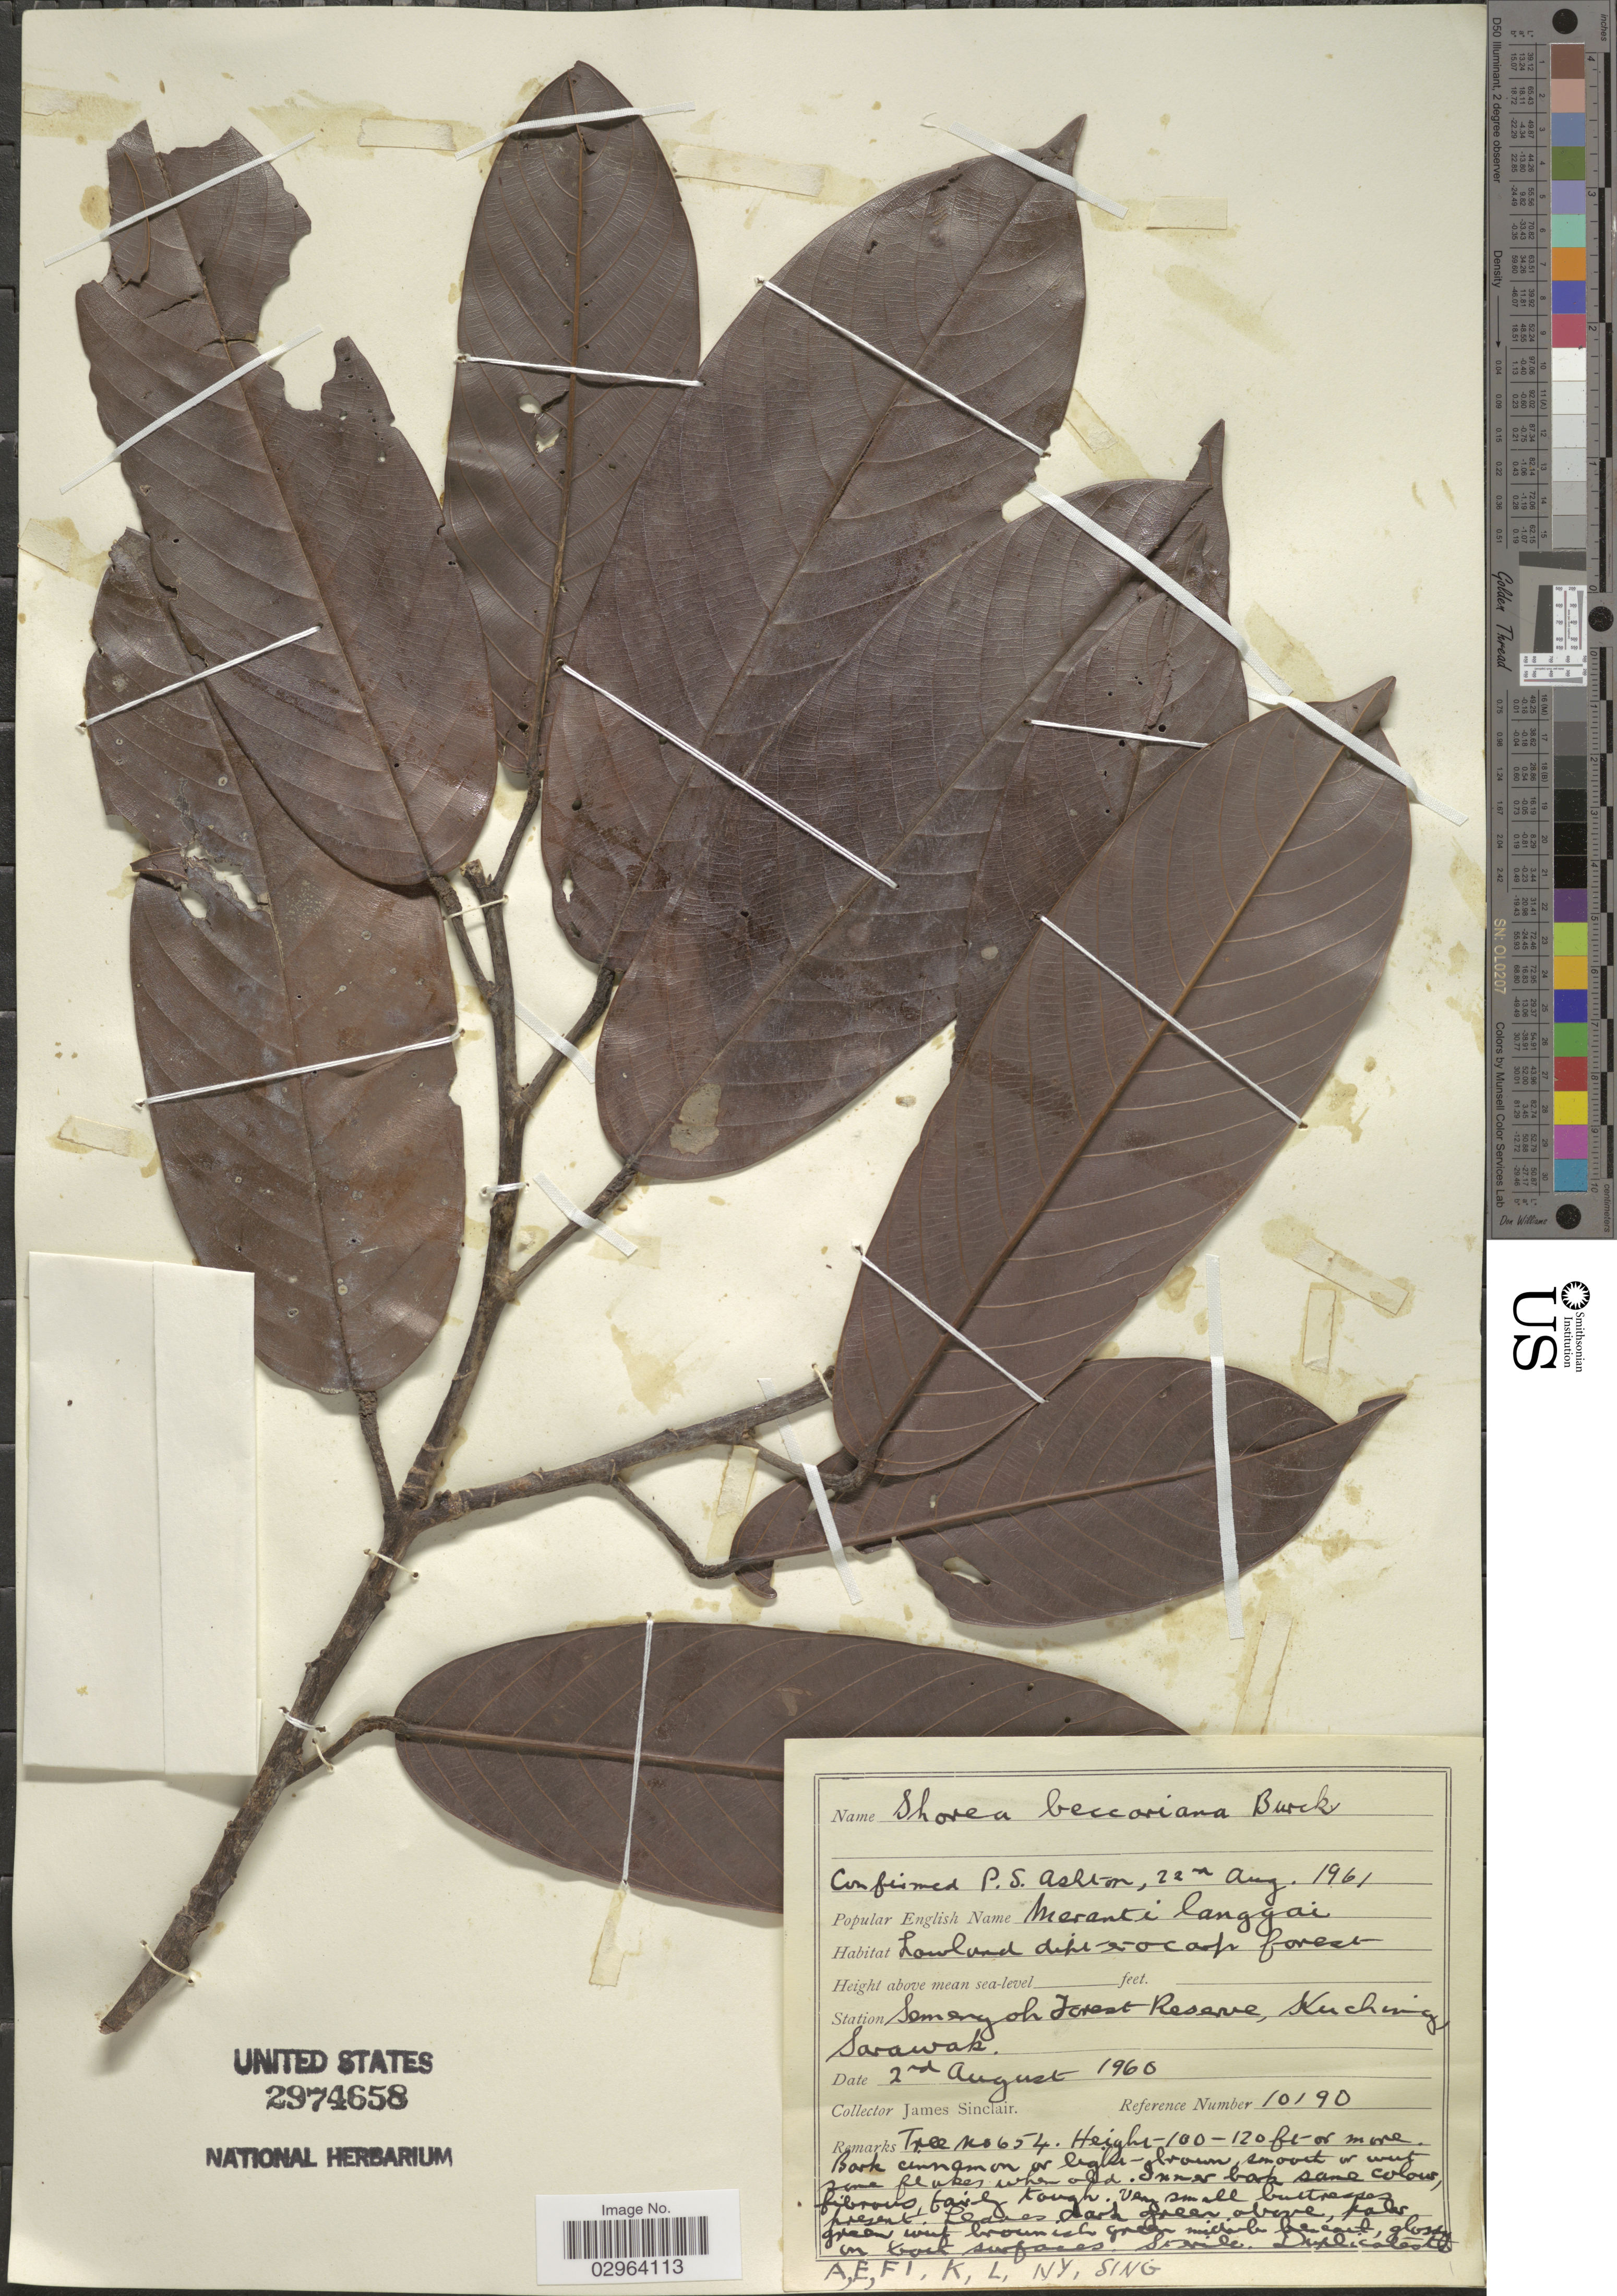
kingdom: Plantae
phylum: Tracheophyta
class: Magnoliopsida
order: Malvales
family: Dipterocarpaceae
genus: Rubroshorea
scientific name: Rubroshorea beccariana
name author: (Burck) P.S. Ashton & J. Heck.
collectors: J. Sinclair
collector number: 10190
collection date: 1960-08-02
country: Malaysia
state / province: Sarawak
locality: Station Semengoh Forest Reserve, Kuching.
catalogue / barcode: US 2974658